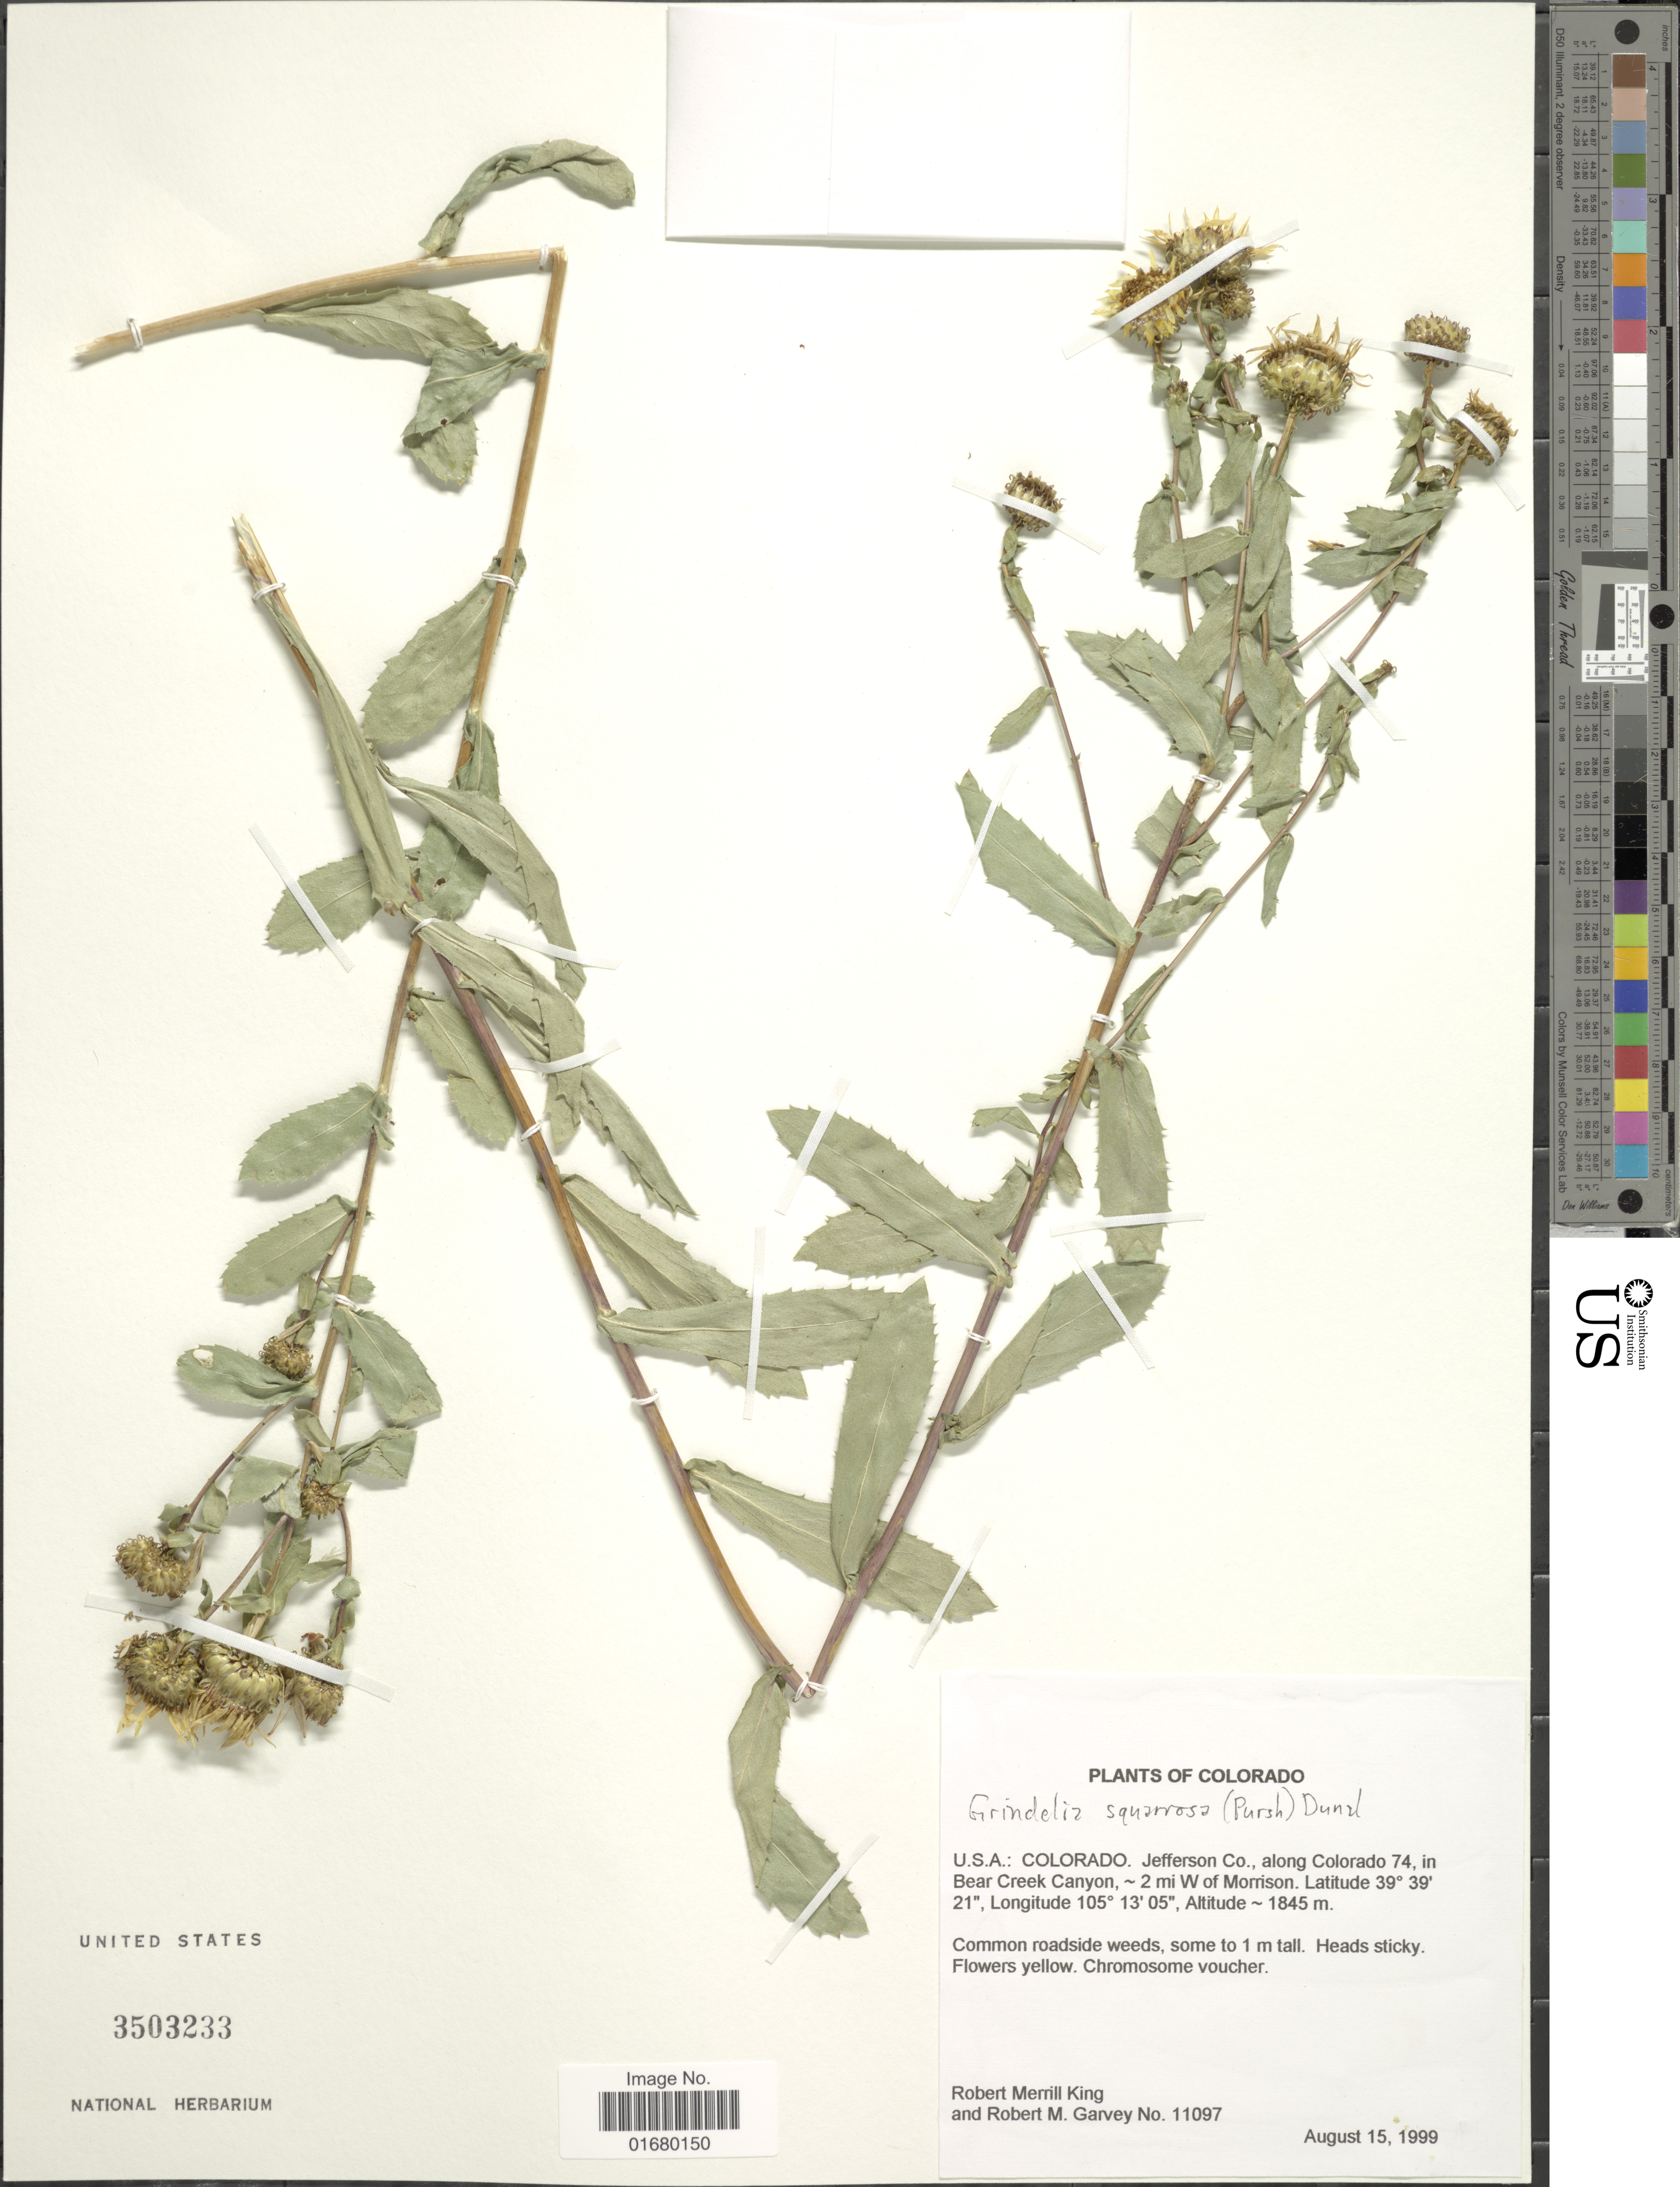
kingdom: Plantae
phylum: Tracheophyta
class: Magnoliopsida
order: Asterales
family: Asteraceae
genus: Grindelia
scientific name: Grindelia squarrosa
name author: (Pursh) Dunal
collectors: R. M. King & R. Garvey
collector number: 11097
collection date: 1999-08-15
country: United States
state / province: Colorado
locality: Jefferson Co., along Colorado 74, in Bear Creek Canyon, 2 mi W of Morrison.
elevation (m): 1845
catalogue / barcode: US 3503233